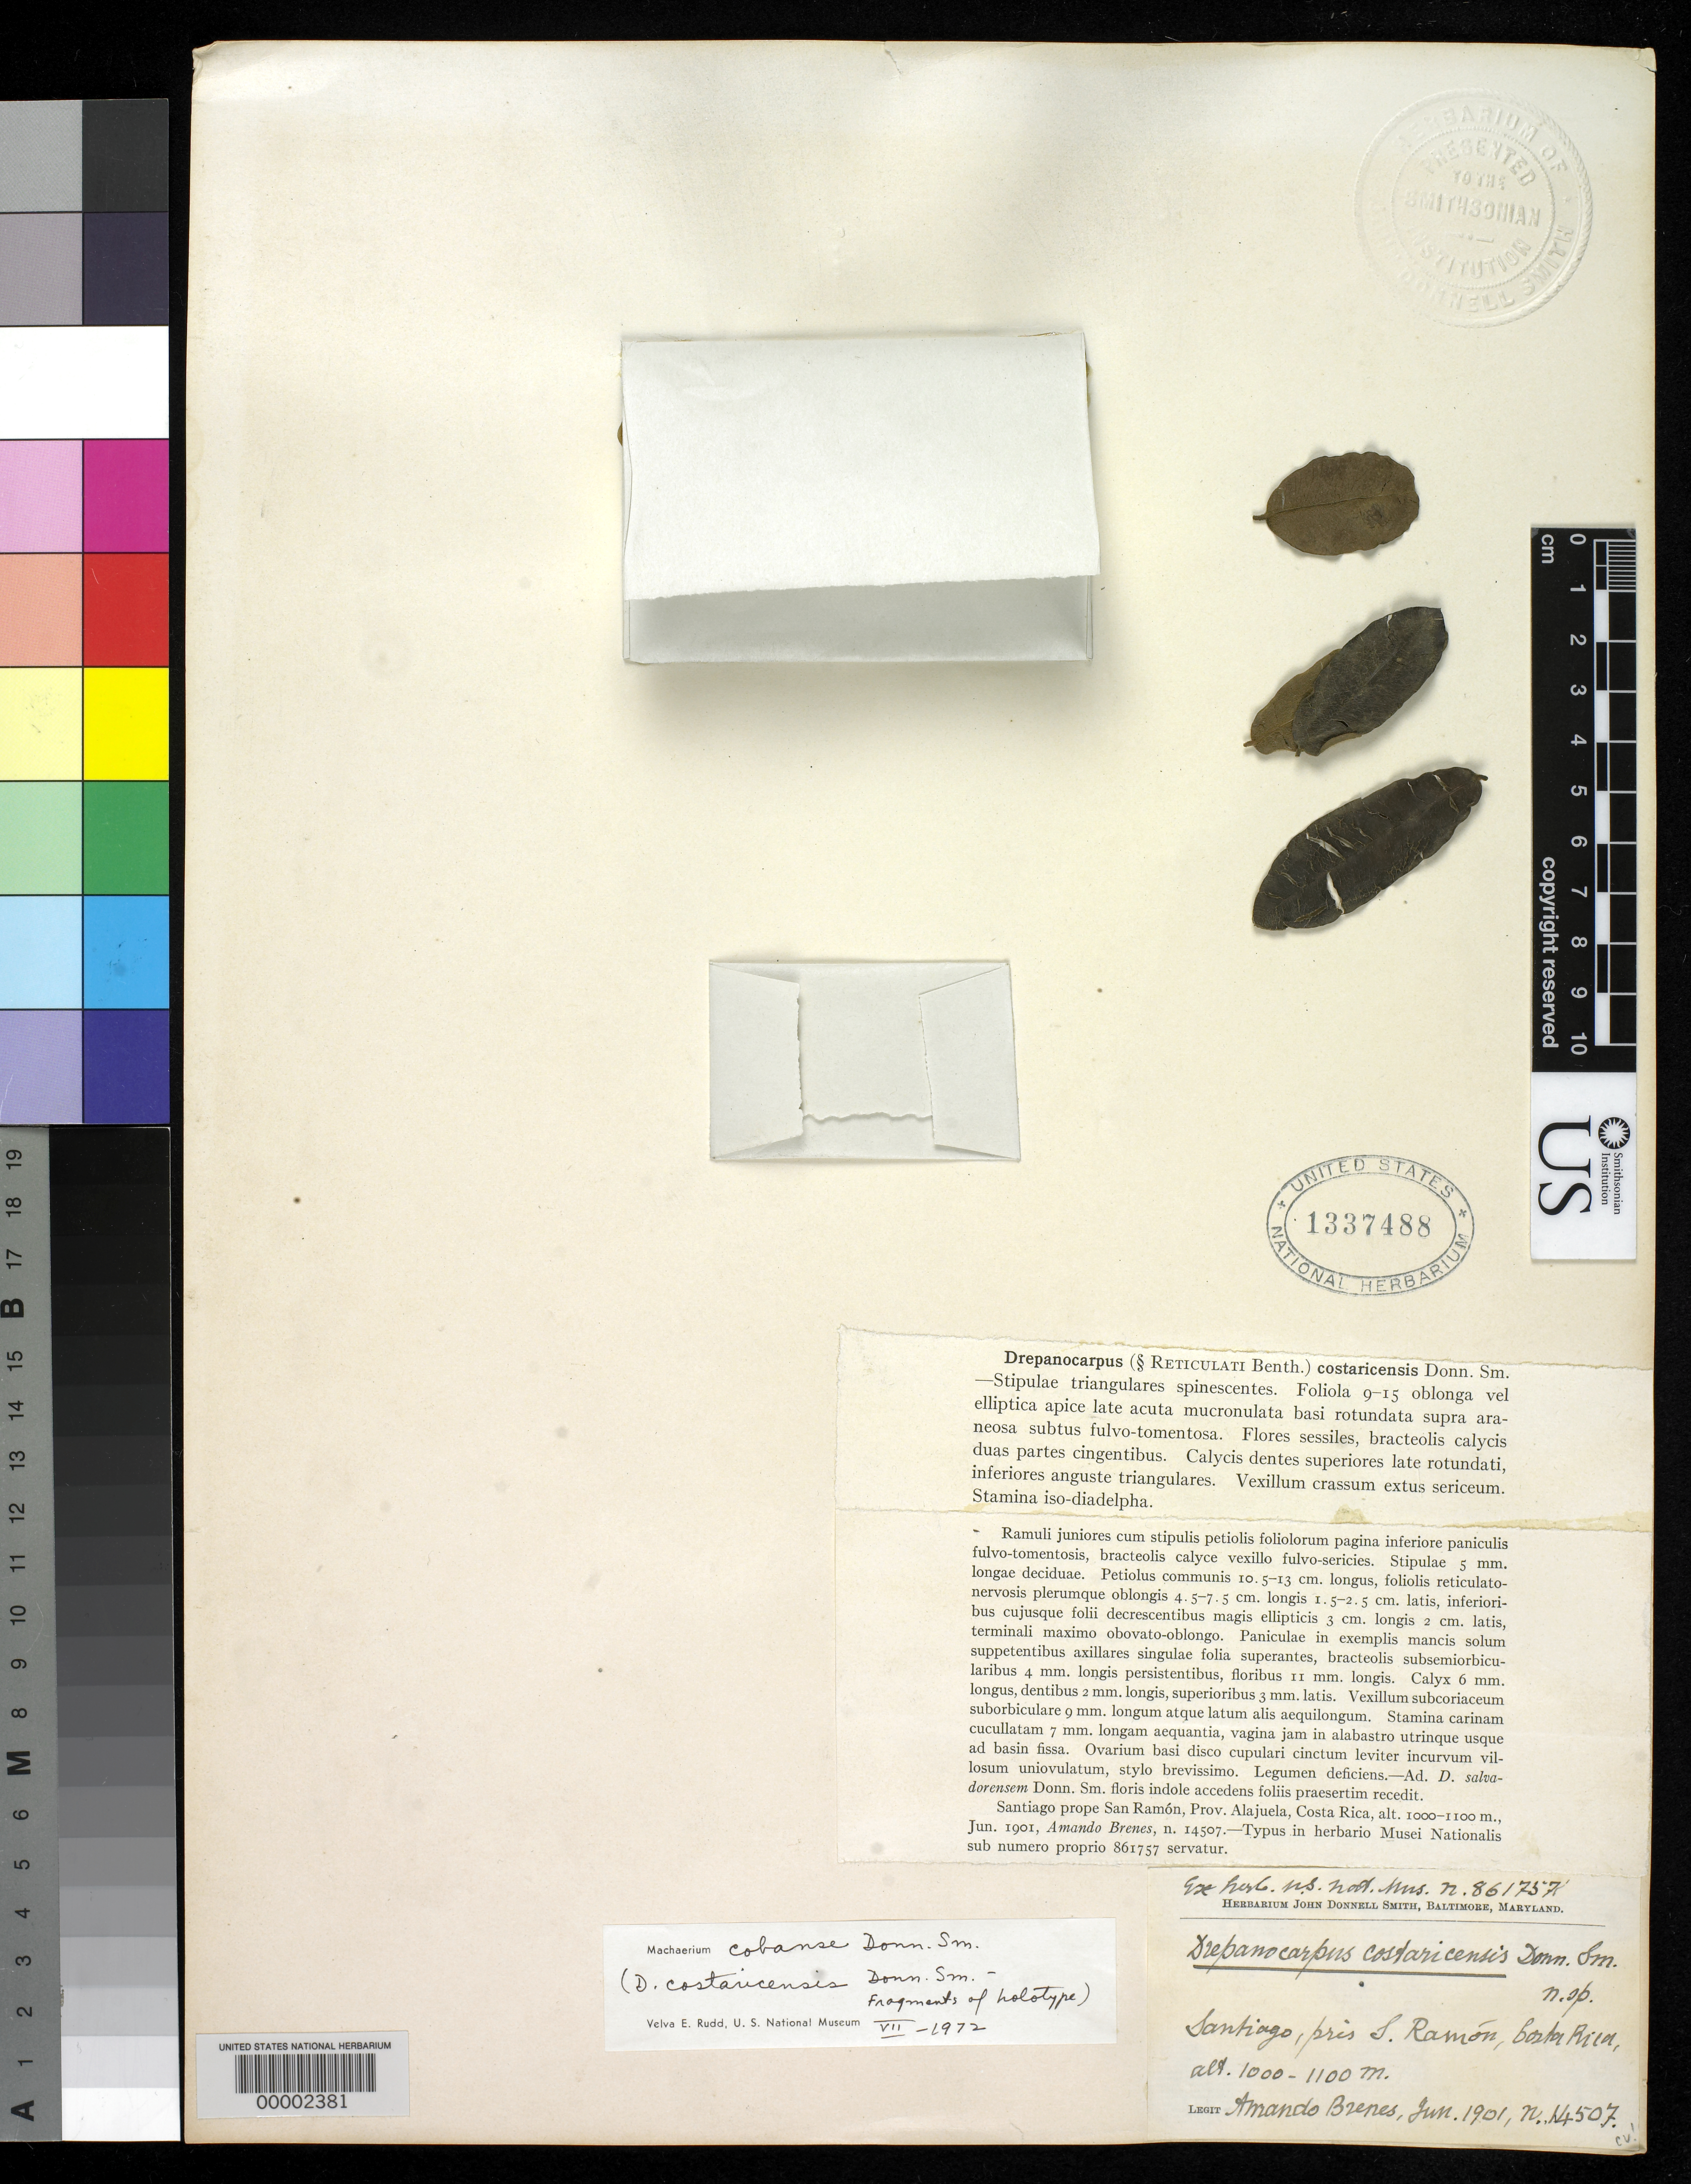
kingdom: Plantae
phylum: Tracheophyta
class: Magnoliopsida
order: Fabales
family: Fabaceae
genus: Drepanocarpus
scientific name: Drepanocarpus costaricensis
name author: Donn. Sm.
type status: Isotype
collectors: A. Brenes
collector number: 14507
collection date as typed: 21 Jun 1901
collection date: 1901-06-21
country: Costa Rica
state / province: Alajuela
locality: Santiago, near San Ramon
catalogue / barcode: US 1337488